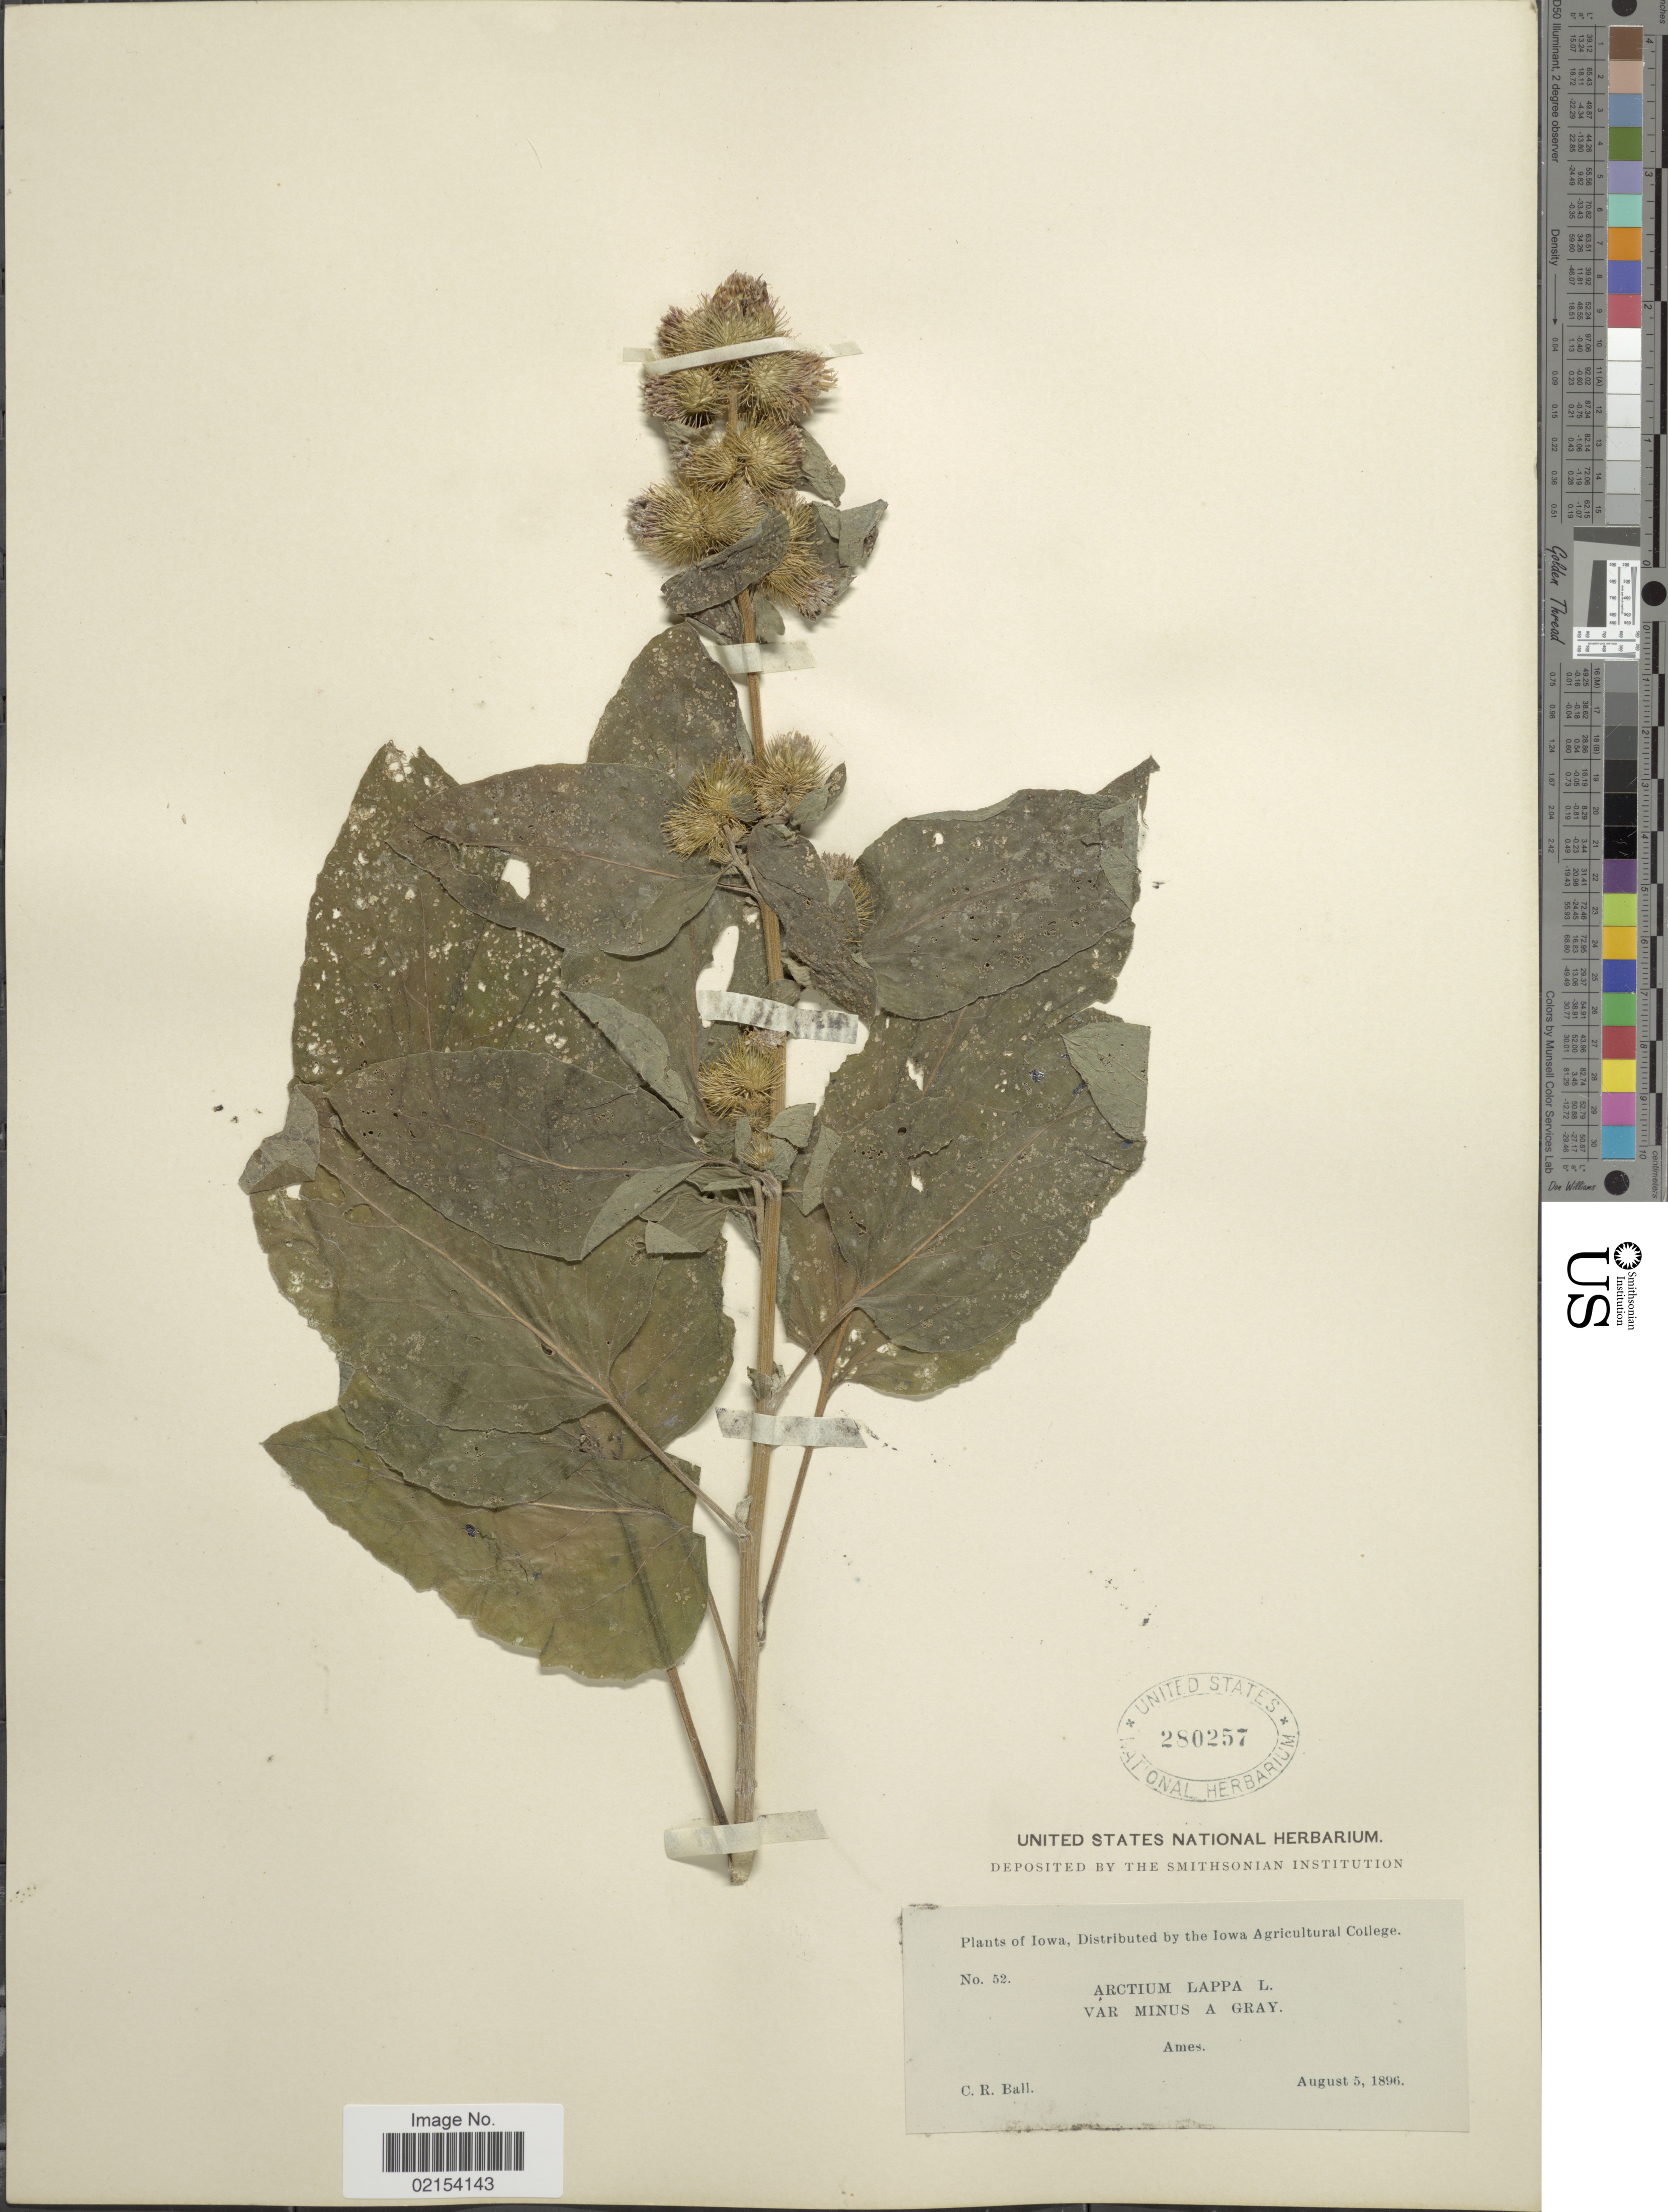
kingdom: Plantae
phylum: Tracheophyta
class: Magnoliopsida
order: Asterales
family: Asteraceae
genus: Arctium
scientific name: Arctium minus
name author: (Hill) Bernh.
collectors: C. R. Ball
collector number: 52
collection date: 1896-08-05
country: United States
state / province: Iowa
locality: Ames. Iowa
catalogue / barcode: US 280257